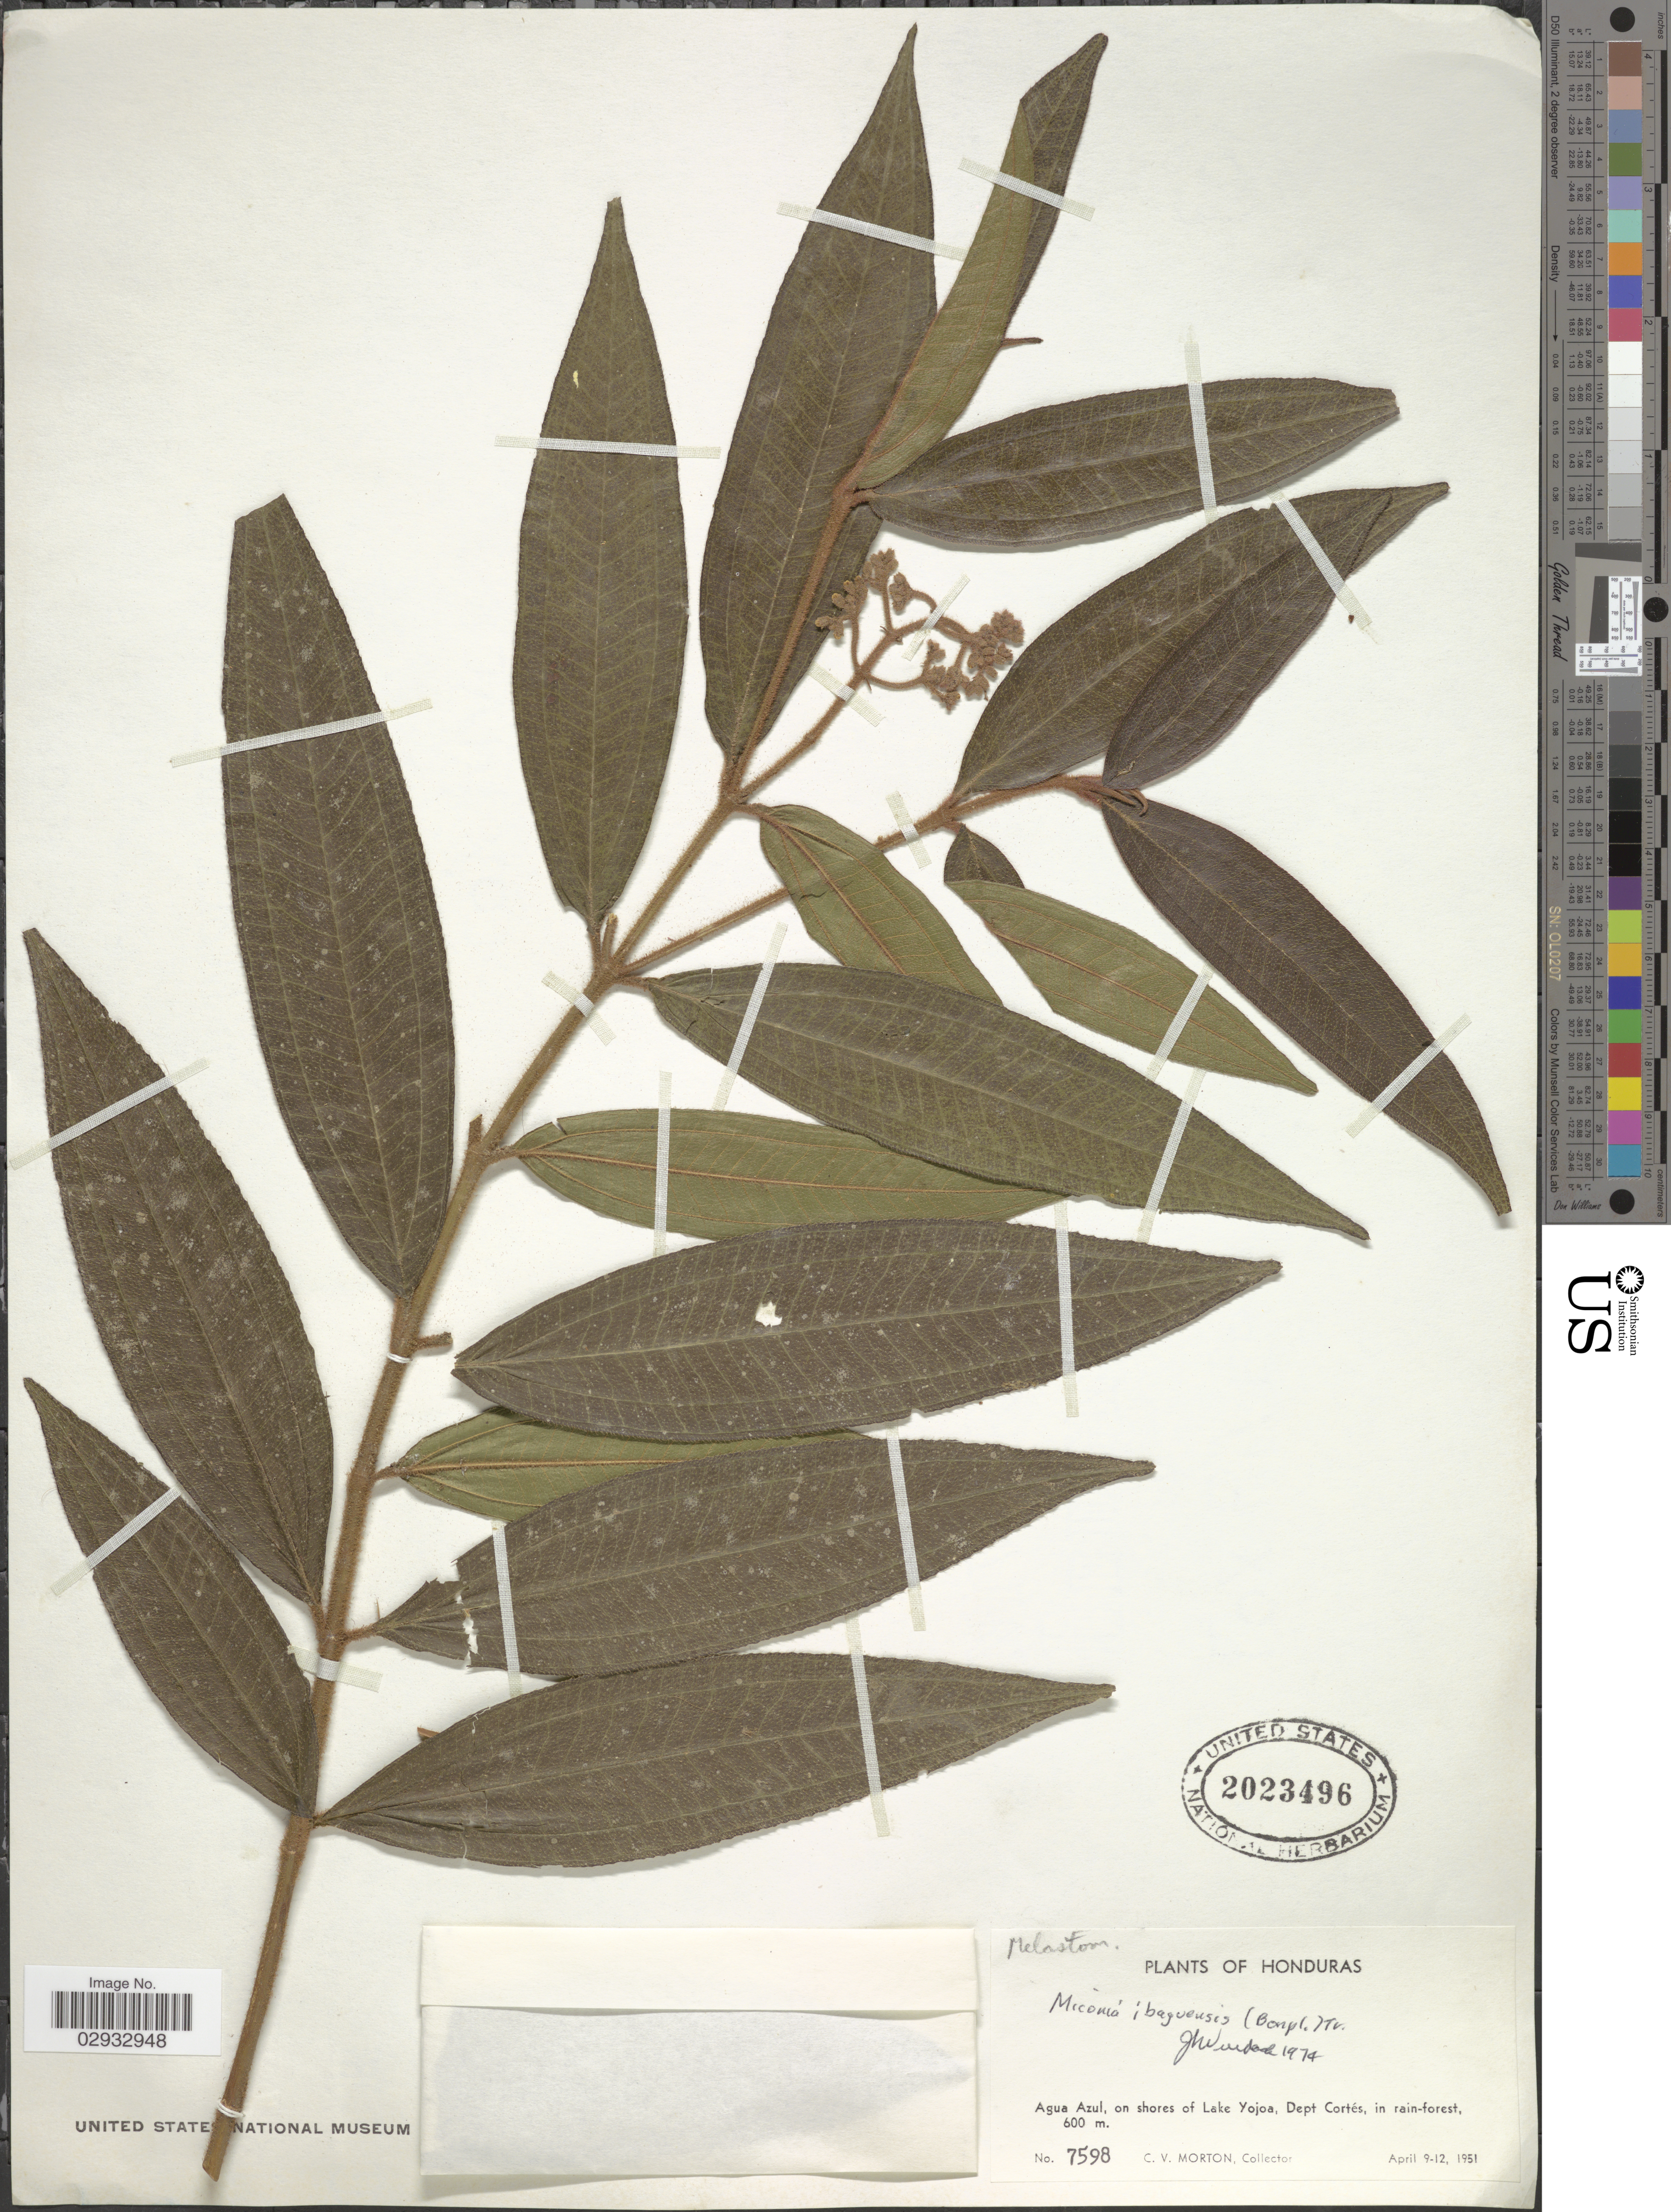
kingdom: Plantae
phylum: Tracheophyta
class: Magnoliopsida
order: Myrtales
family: Melastomataceae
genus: Miconia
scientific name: Miconia ibaguensis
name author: (Bonpl.) Triana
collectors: C. V. Morton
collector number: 7598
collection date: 1951-04-09/1951-04-12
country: Honduras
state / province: Cortés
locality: Agua Azul, on shores of Lake Yojoa, Dept Cortés, in rain-forest.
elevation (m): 600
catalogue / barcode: US 2023496